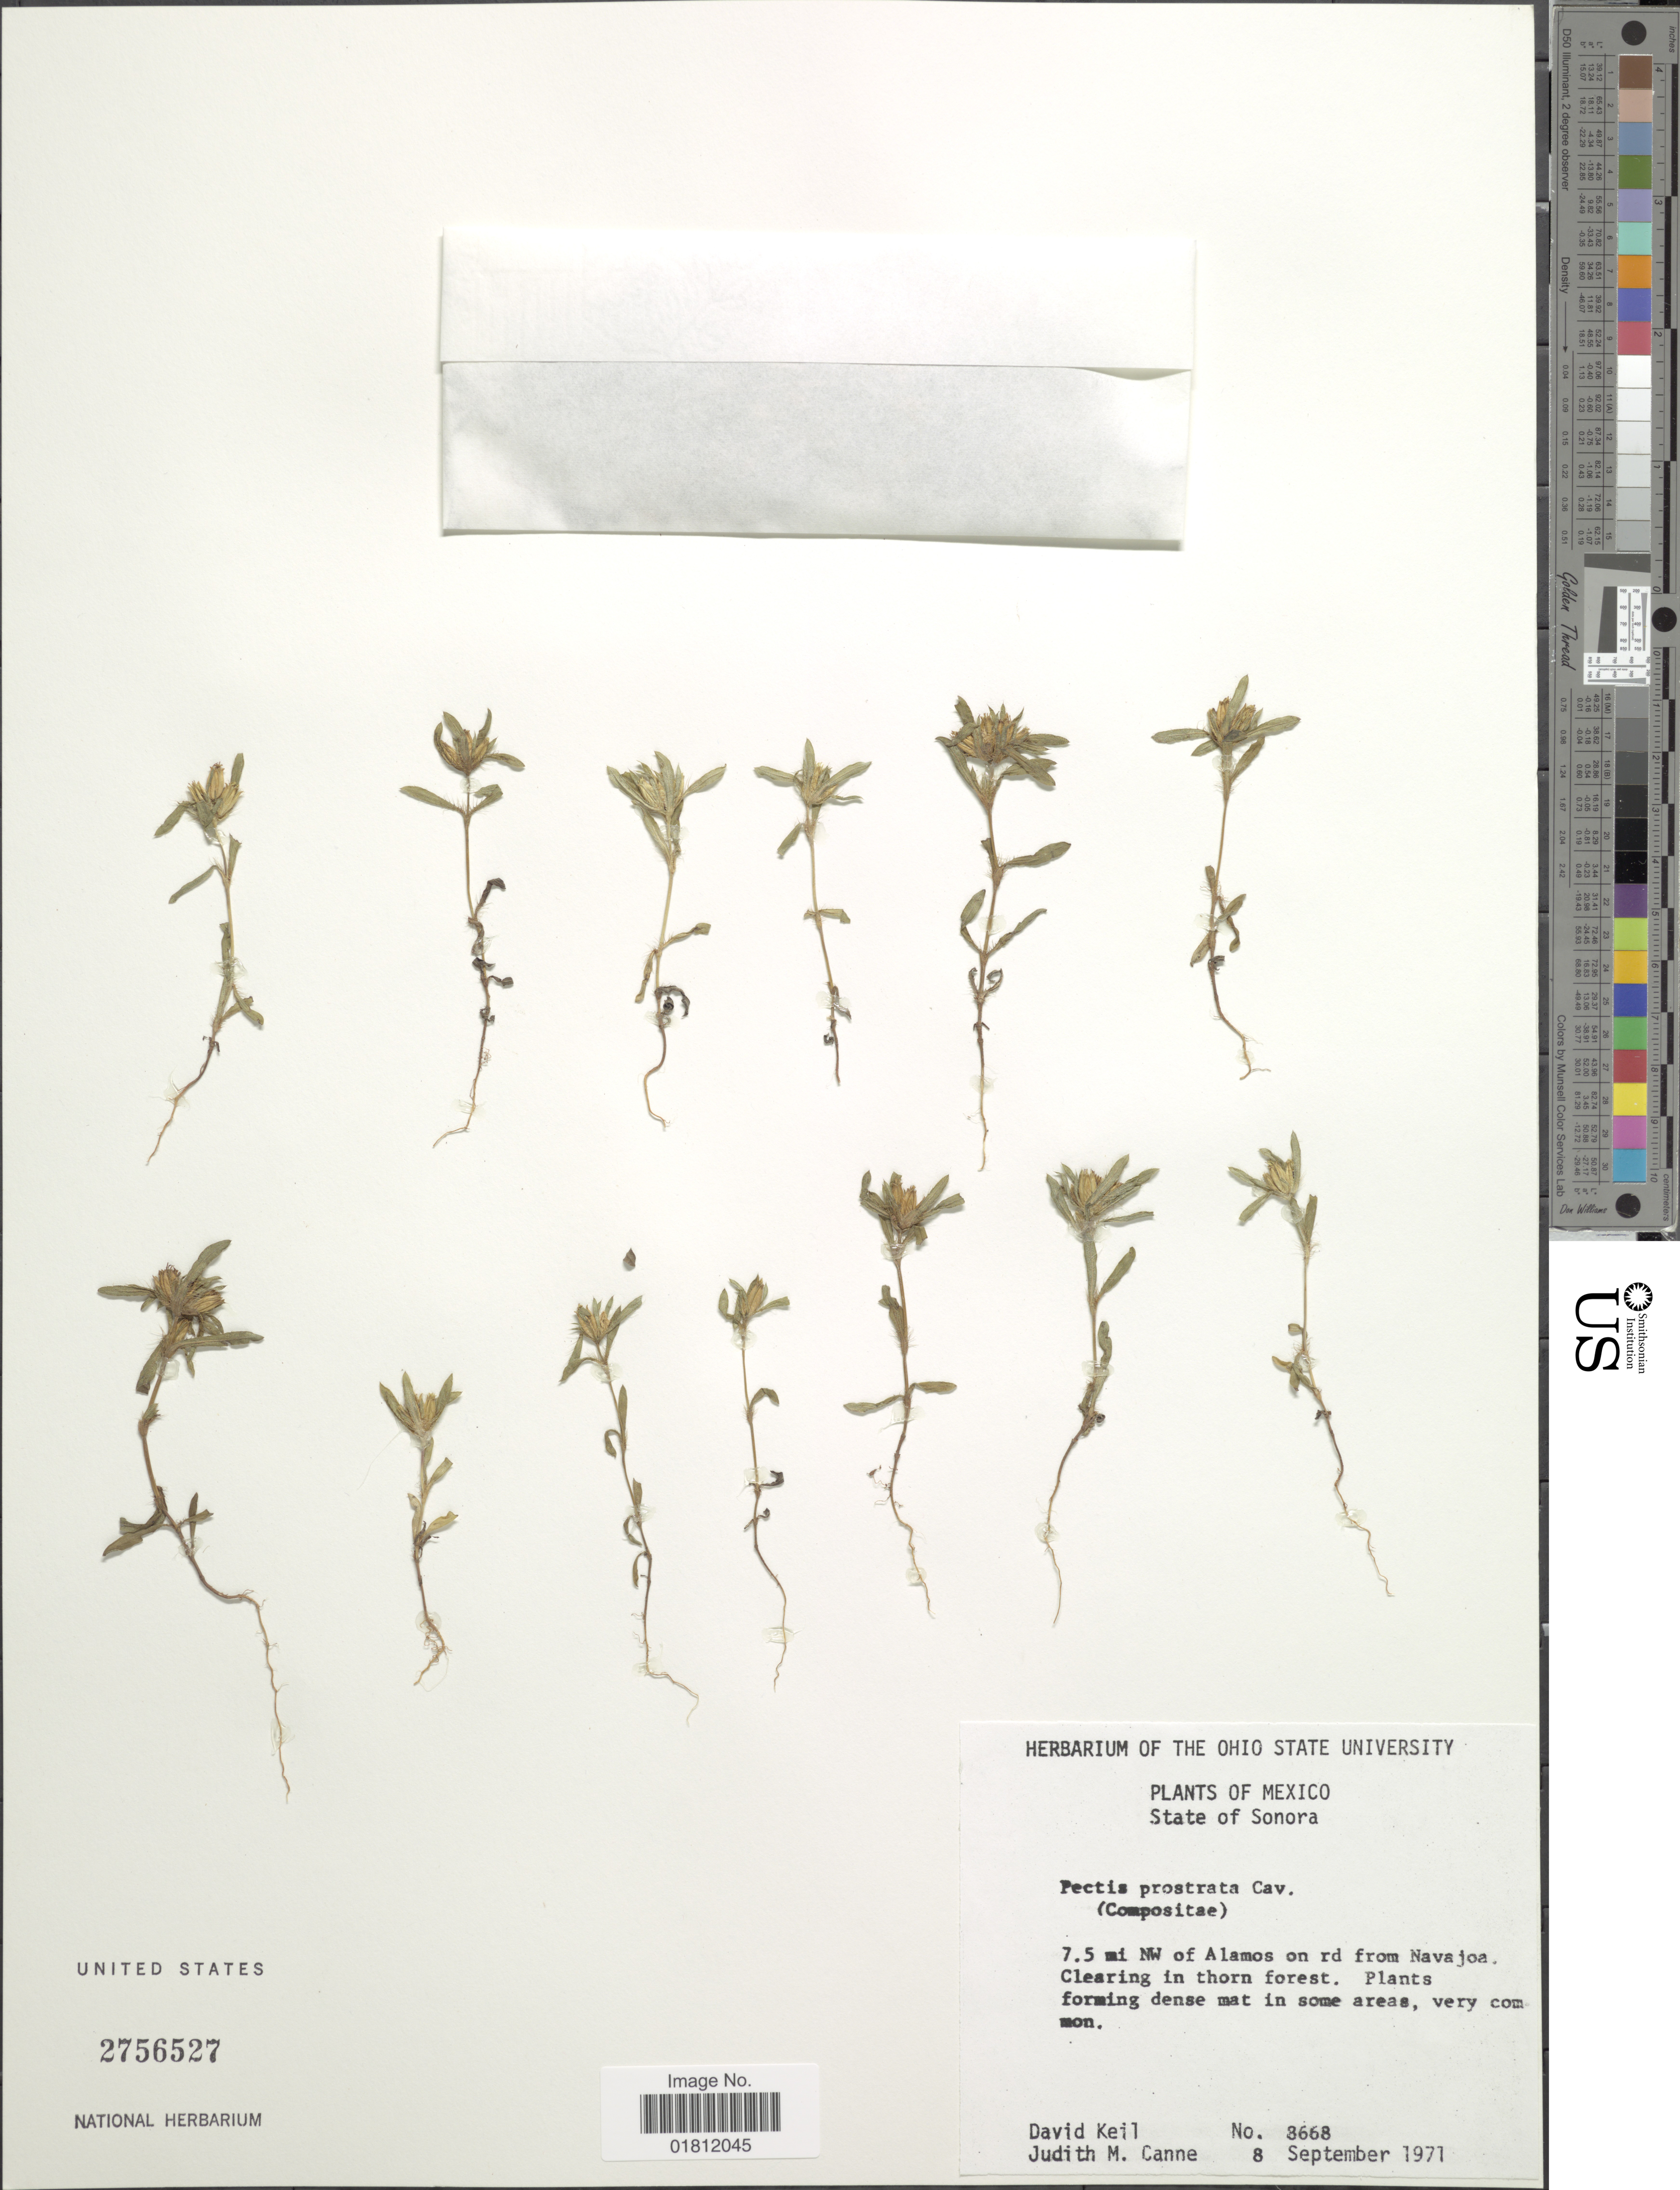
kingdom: Plantae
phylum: Tracheophyta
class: Magnoliopsida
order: Asterales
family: Asteraceae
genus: Pectis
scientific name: Pectis prostrata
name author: Cav.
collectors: D. J. Keil & J. M. Canne-Hilliker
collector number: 8668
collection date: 1971-09-08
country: Mexico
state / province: Sonora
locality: State of Sonora, 7.5 mi NW of Alamos on rd from Navajoa. Clearing in thorn forest.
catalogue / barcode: US 2756527